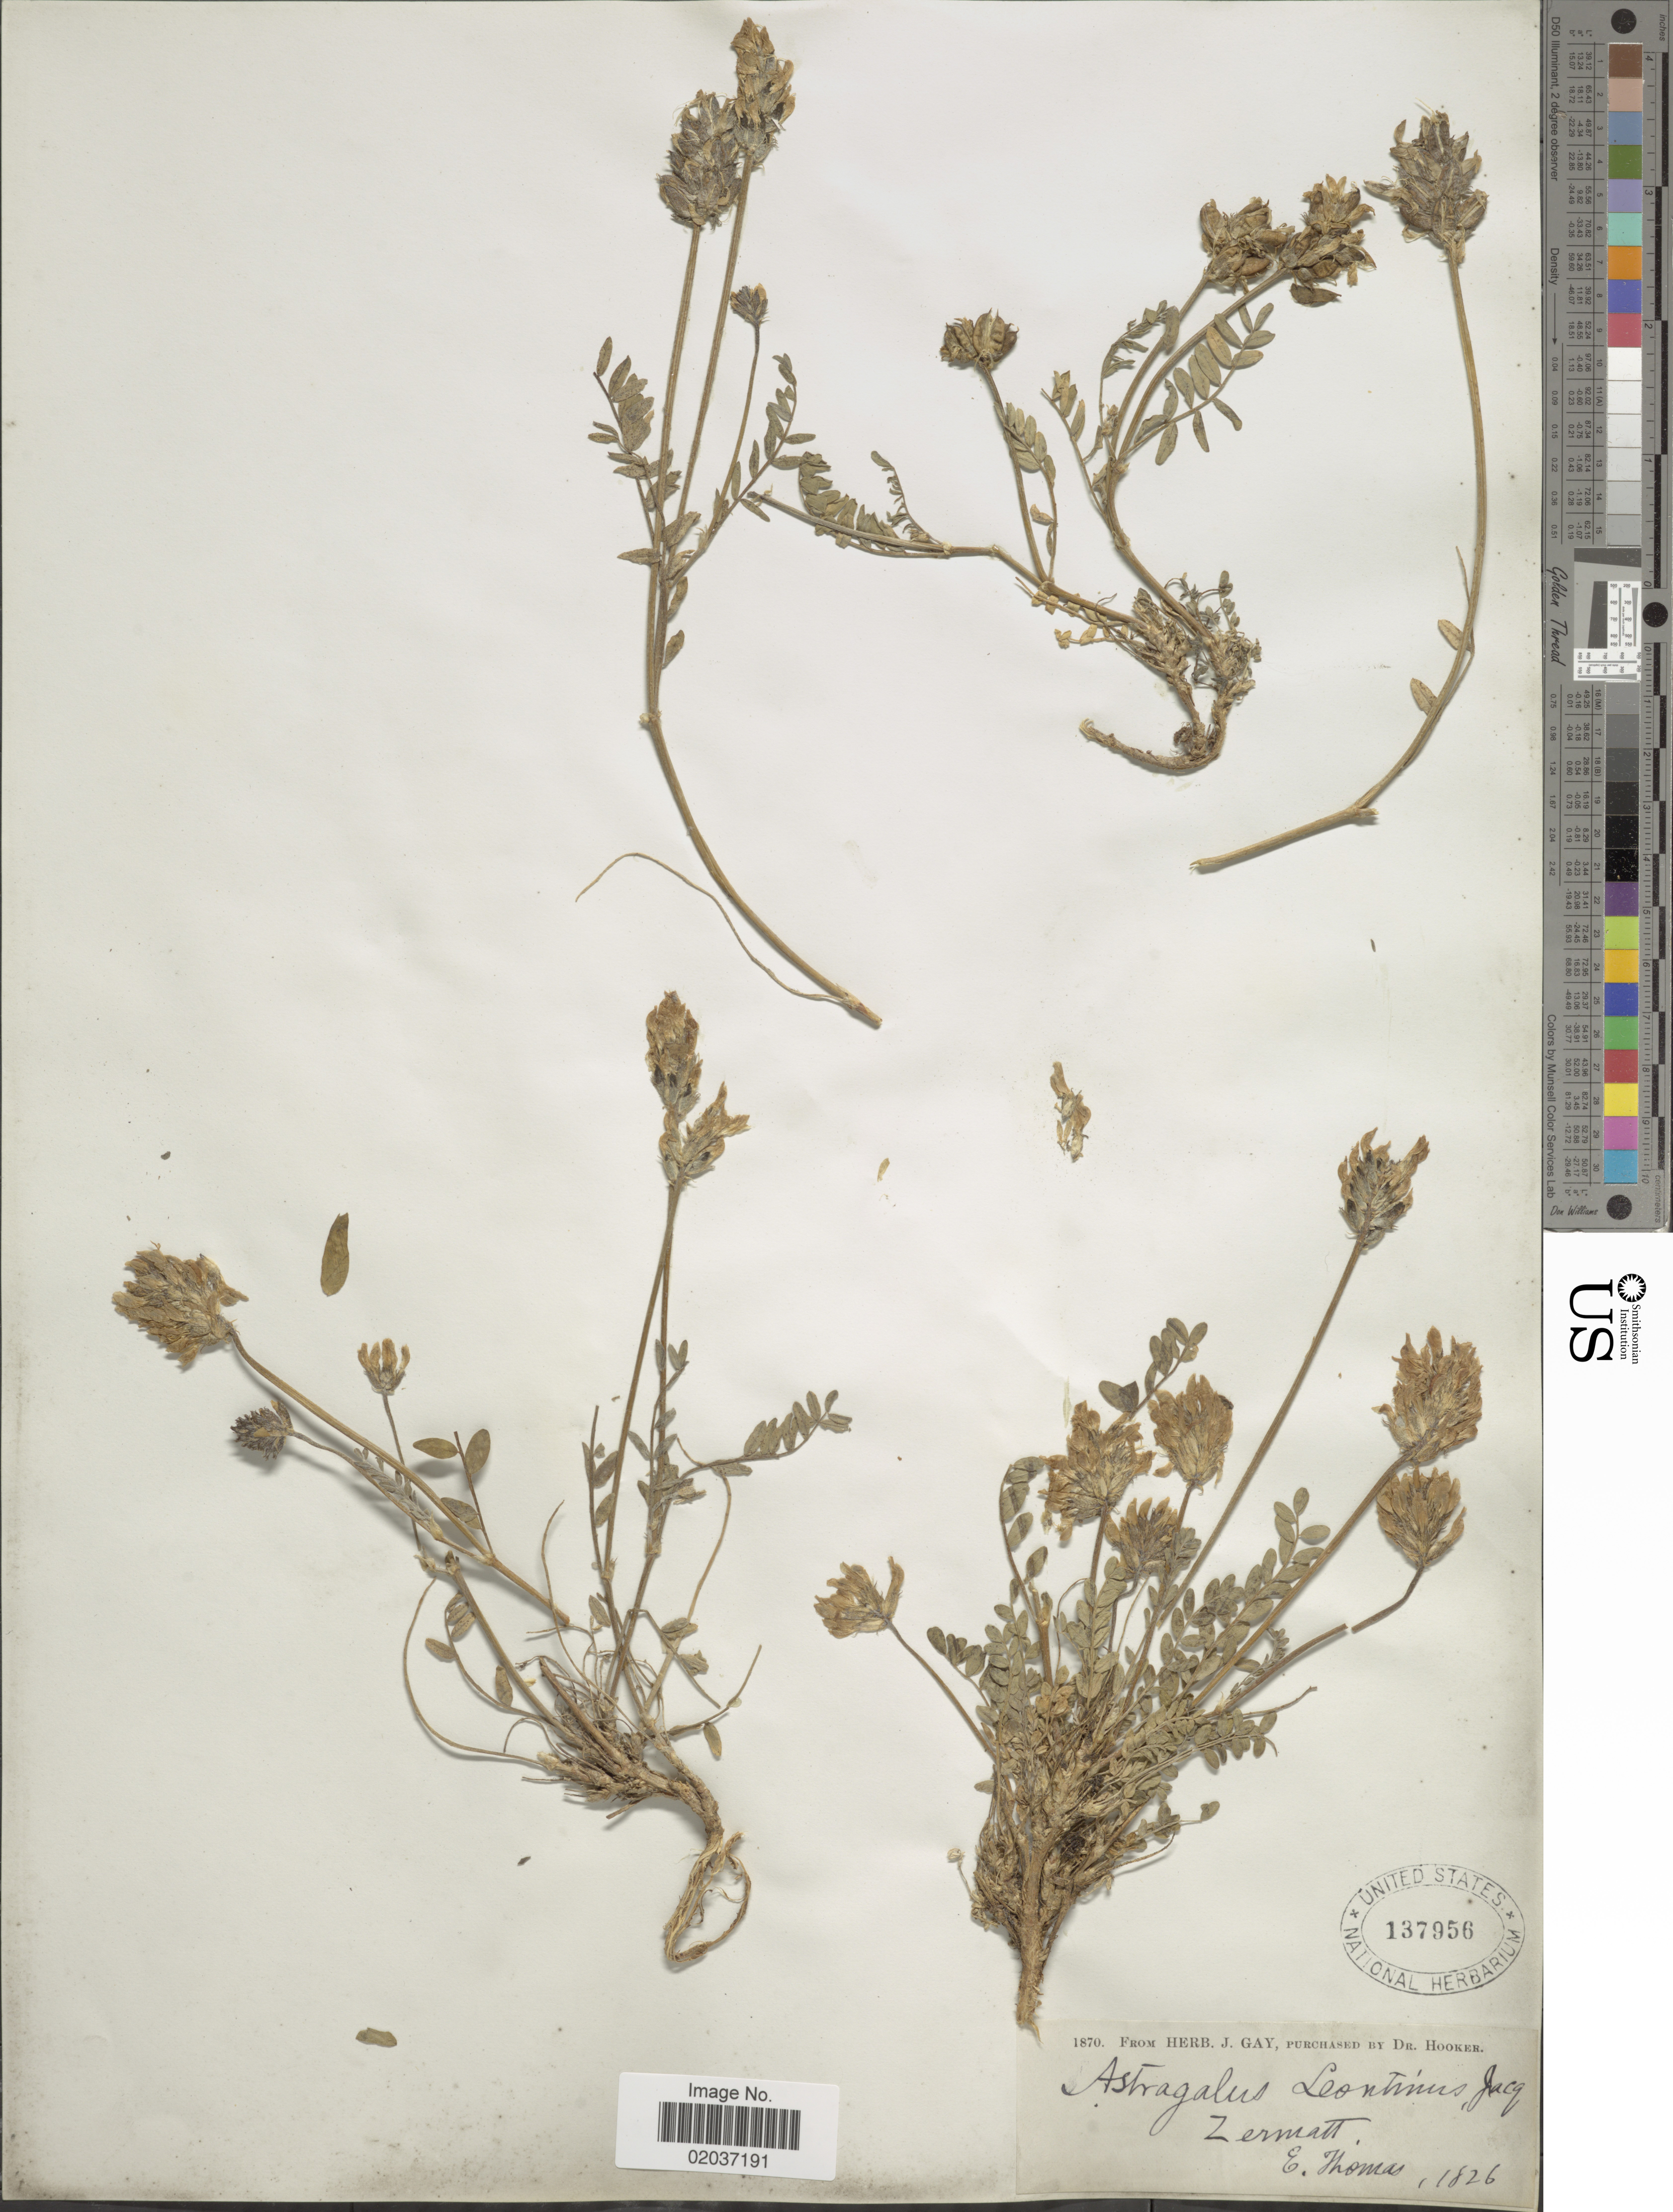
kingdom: Plantae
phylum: Tracheophyta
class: Magnoliopsida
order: Fabales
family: Fabaceae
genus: Astragalus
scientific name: Astragalus leontinus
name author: Wulfen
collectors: E. Thomas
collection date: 1826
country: Switzerland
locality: Zermatt.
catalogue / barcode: US 137956